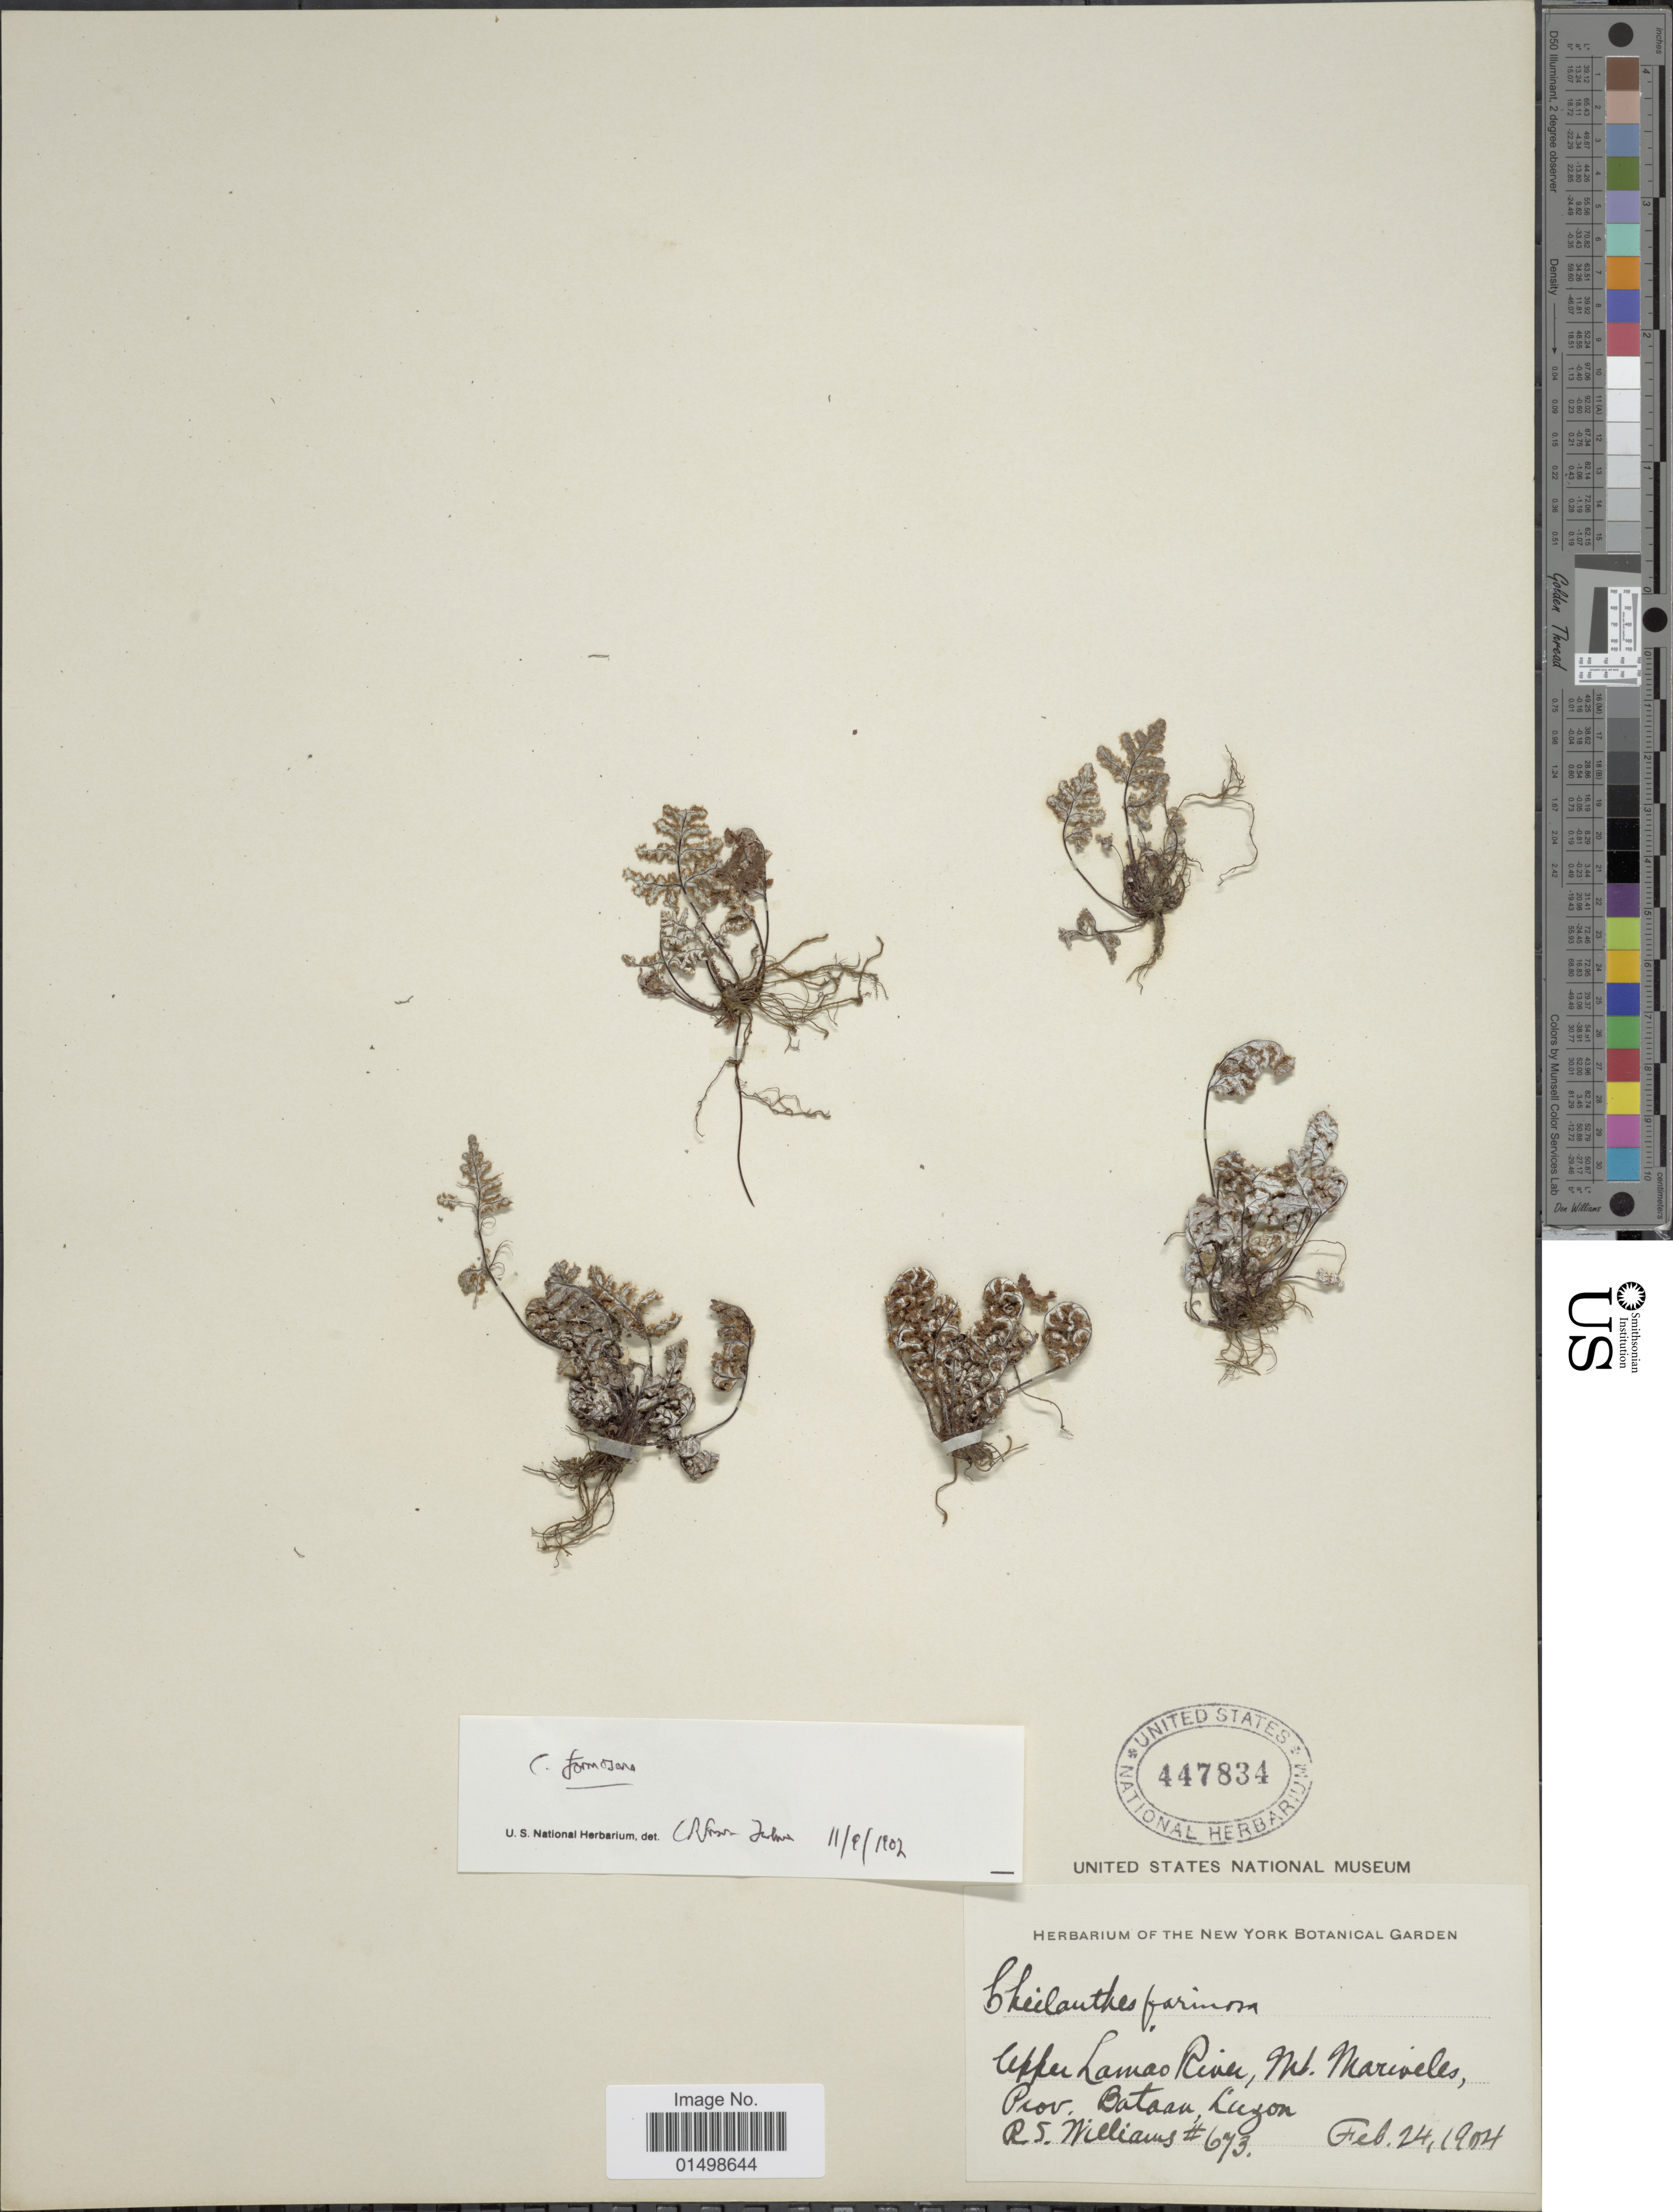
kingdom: Plantae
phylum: Tracheophyta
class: Polypodiopsida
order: Polypodiales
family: Pteridaceae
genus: Aleuritopteris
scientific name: Aleuritopteris farinosa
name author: (Forssk.) Fée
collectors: R. S. Williams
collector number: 673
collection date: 1904-02-24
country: Philippines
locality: Province Bataan, Luzon, Upper Lamao River, Mt. Mariveles.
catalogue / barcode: US 447834